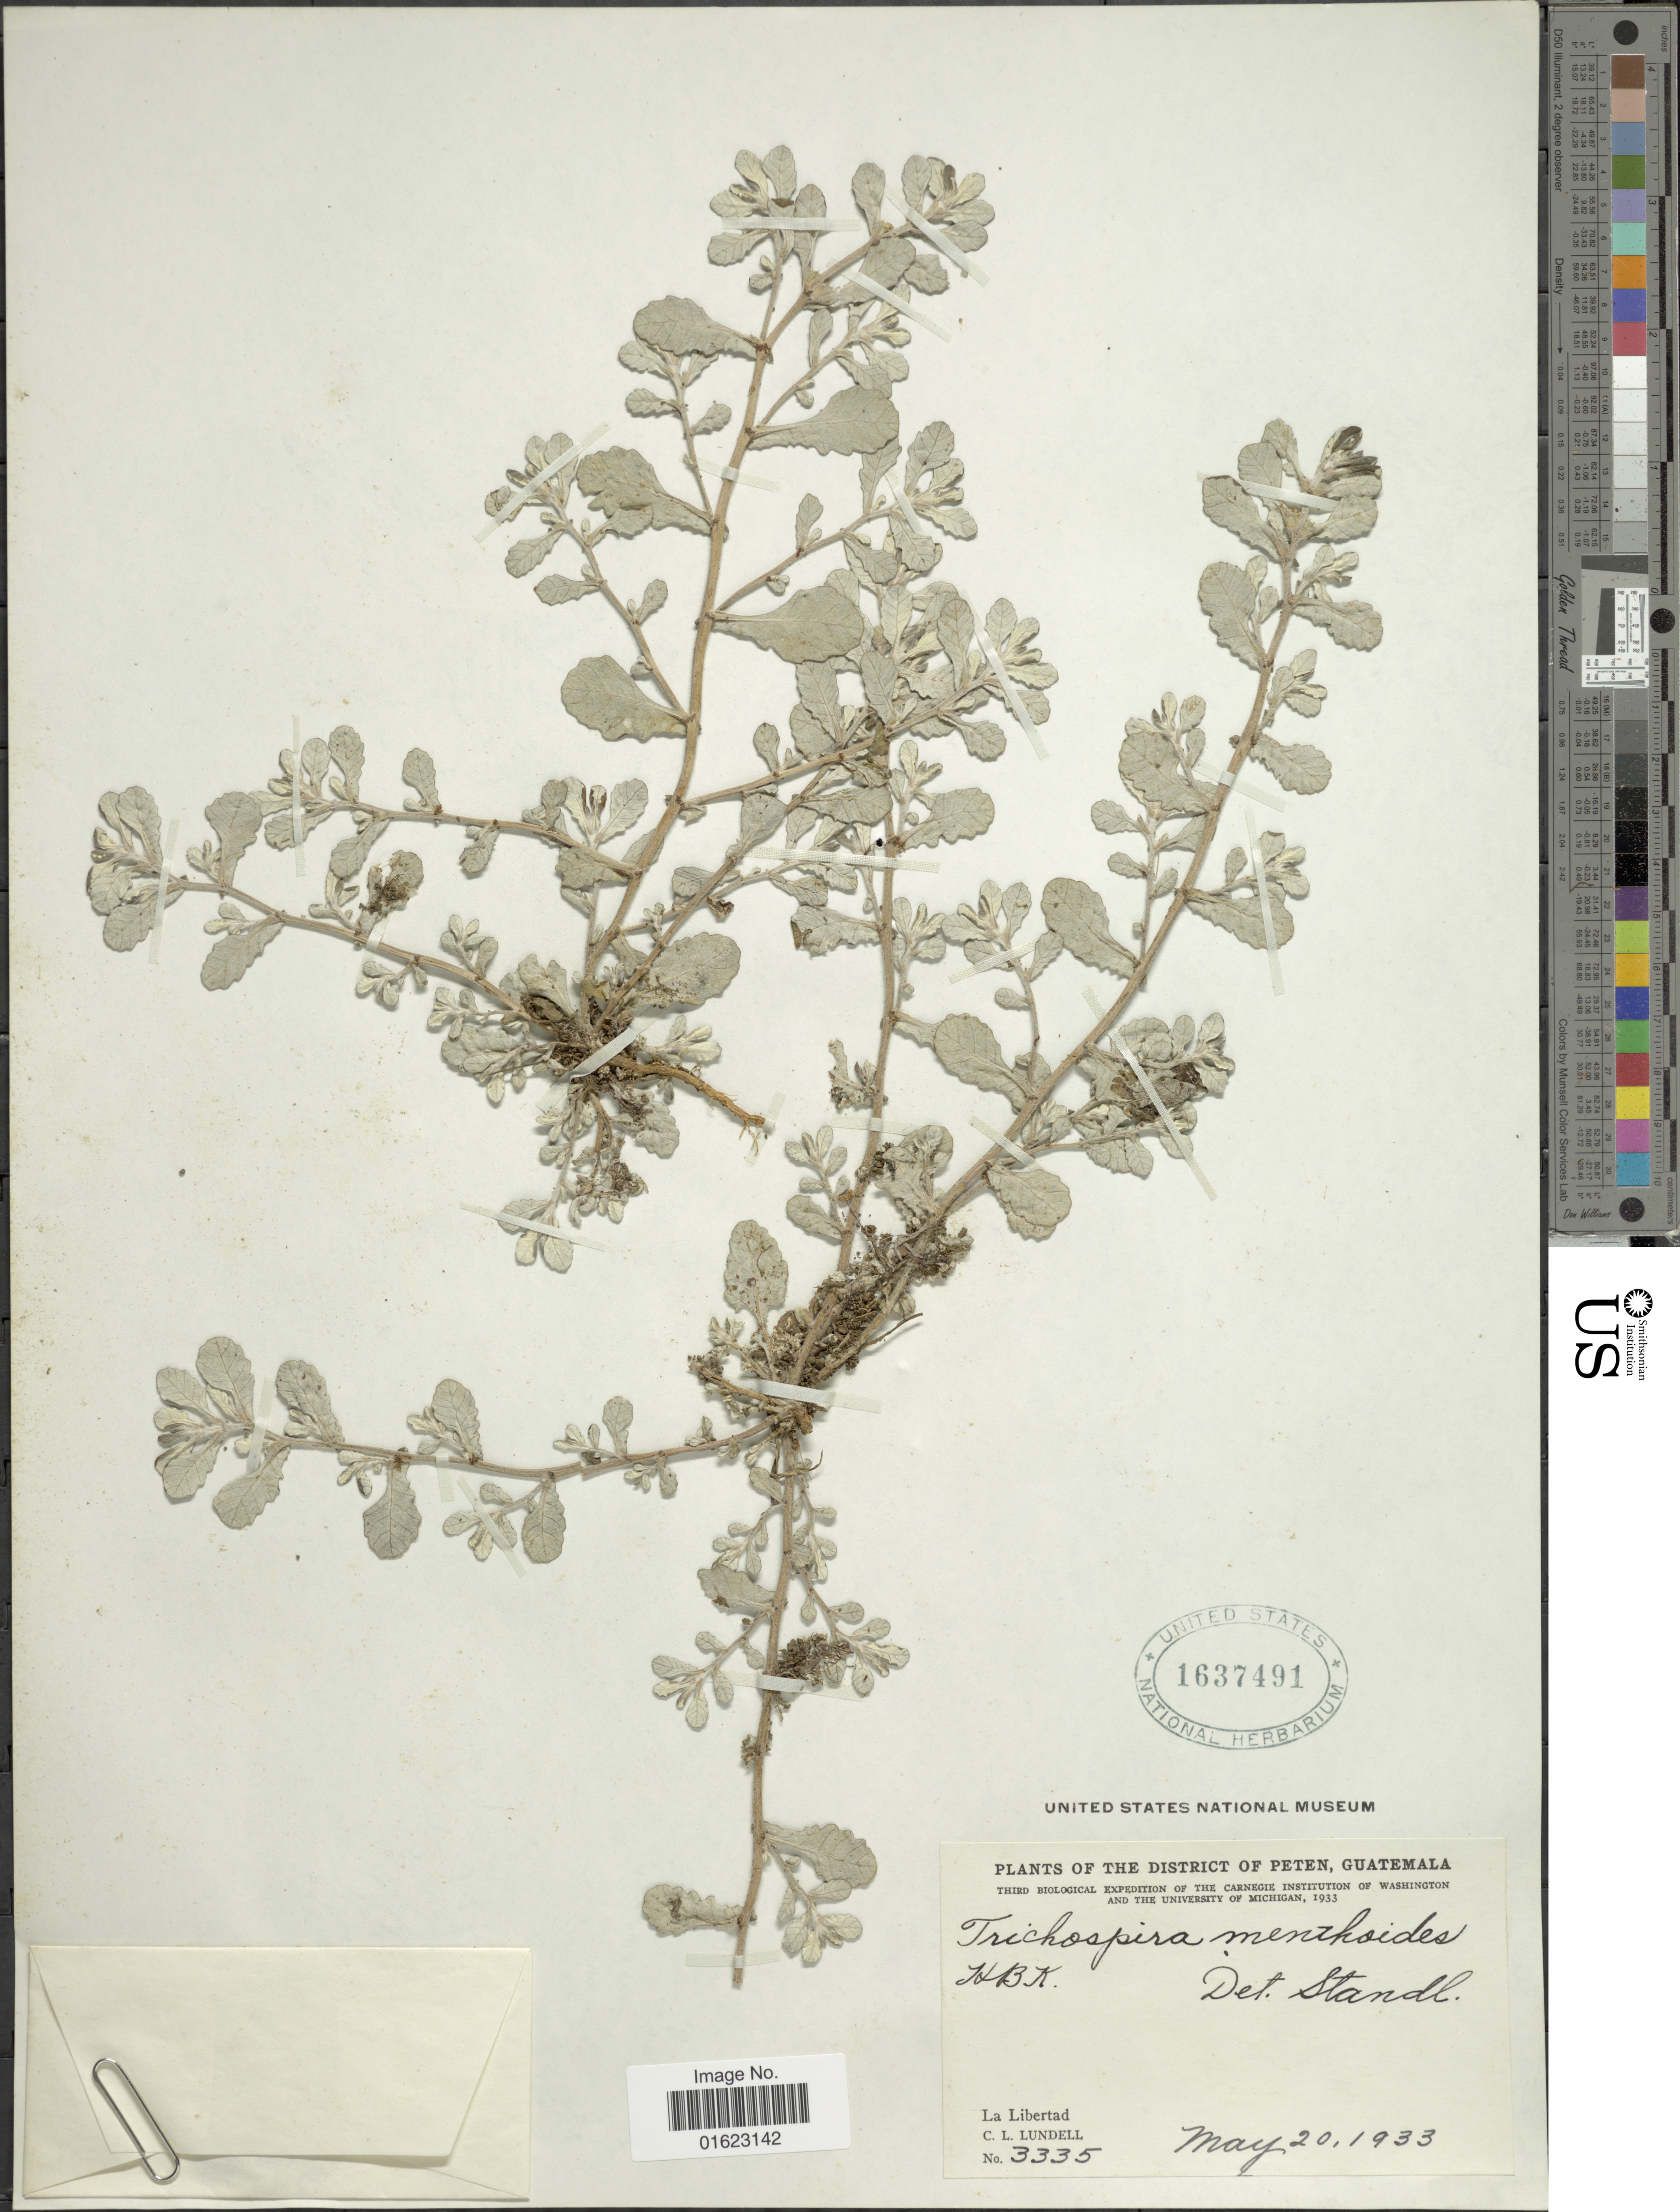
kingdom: Plantae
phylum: Tracheophyta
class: Magnoliopsida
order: Asterales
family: Asteraceae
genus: Trichospira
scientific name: Trichospira verticillata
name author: (L.) S.F. Blake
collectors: C. L. Lundell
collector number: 3335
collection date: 1933-05-20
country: Guatemala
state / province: El Petén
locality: District of Peten, Guatemala. La Libertad.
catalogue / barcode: US 1637491